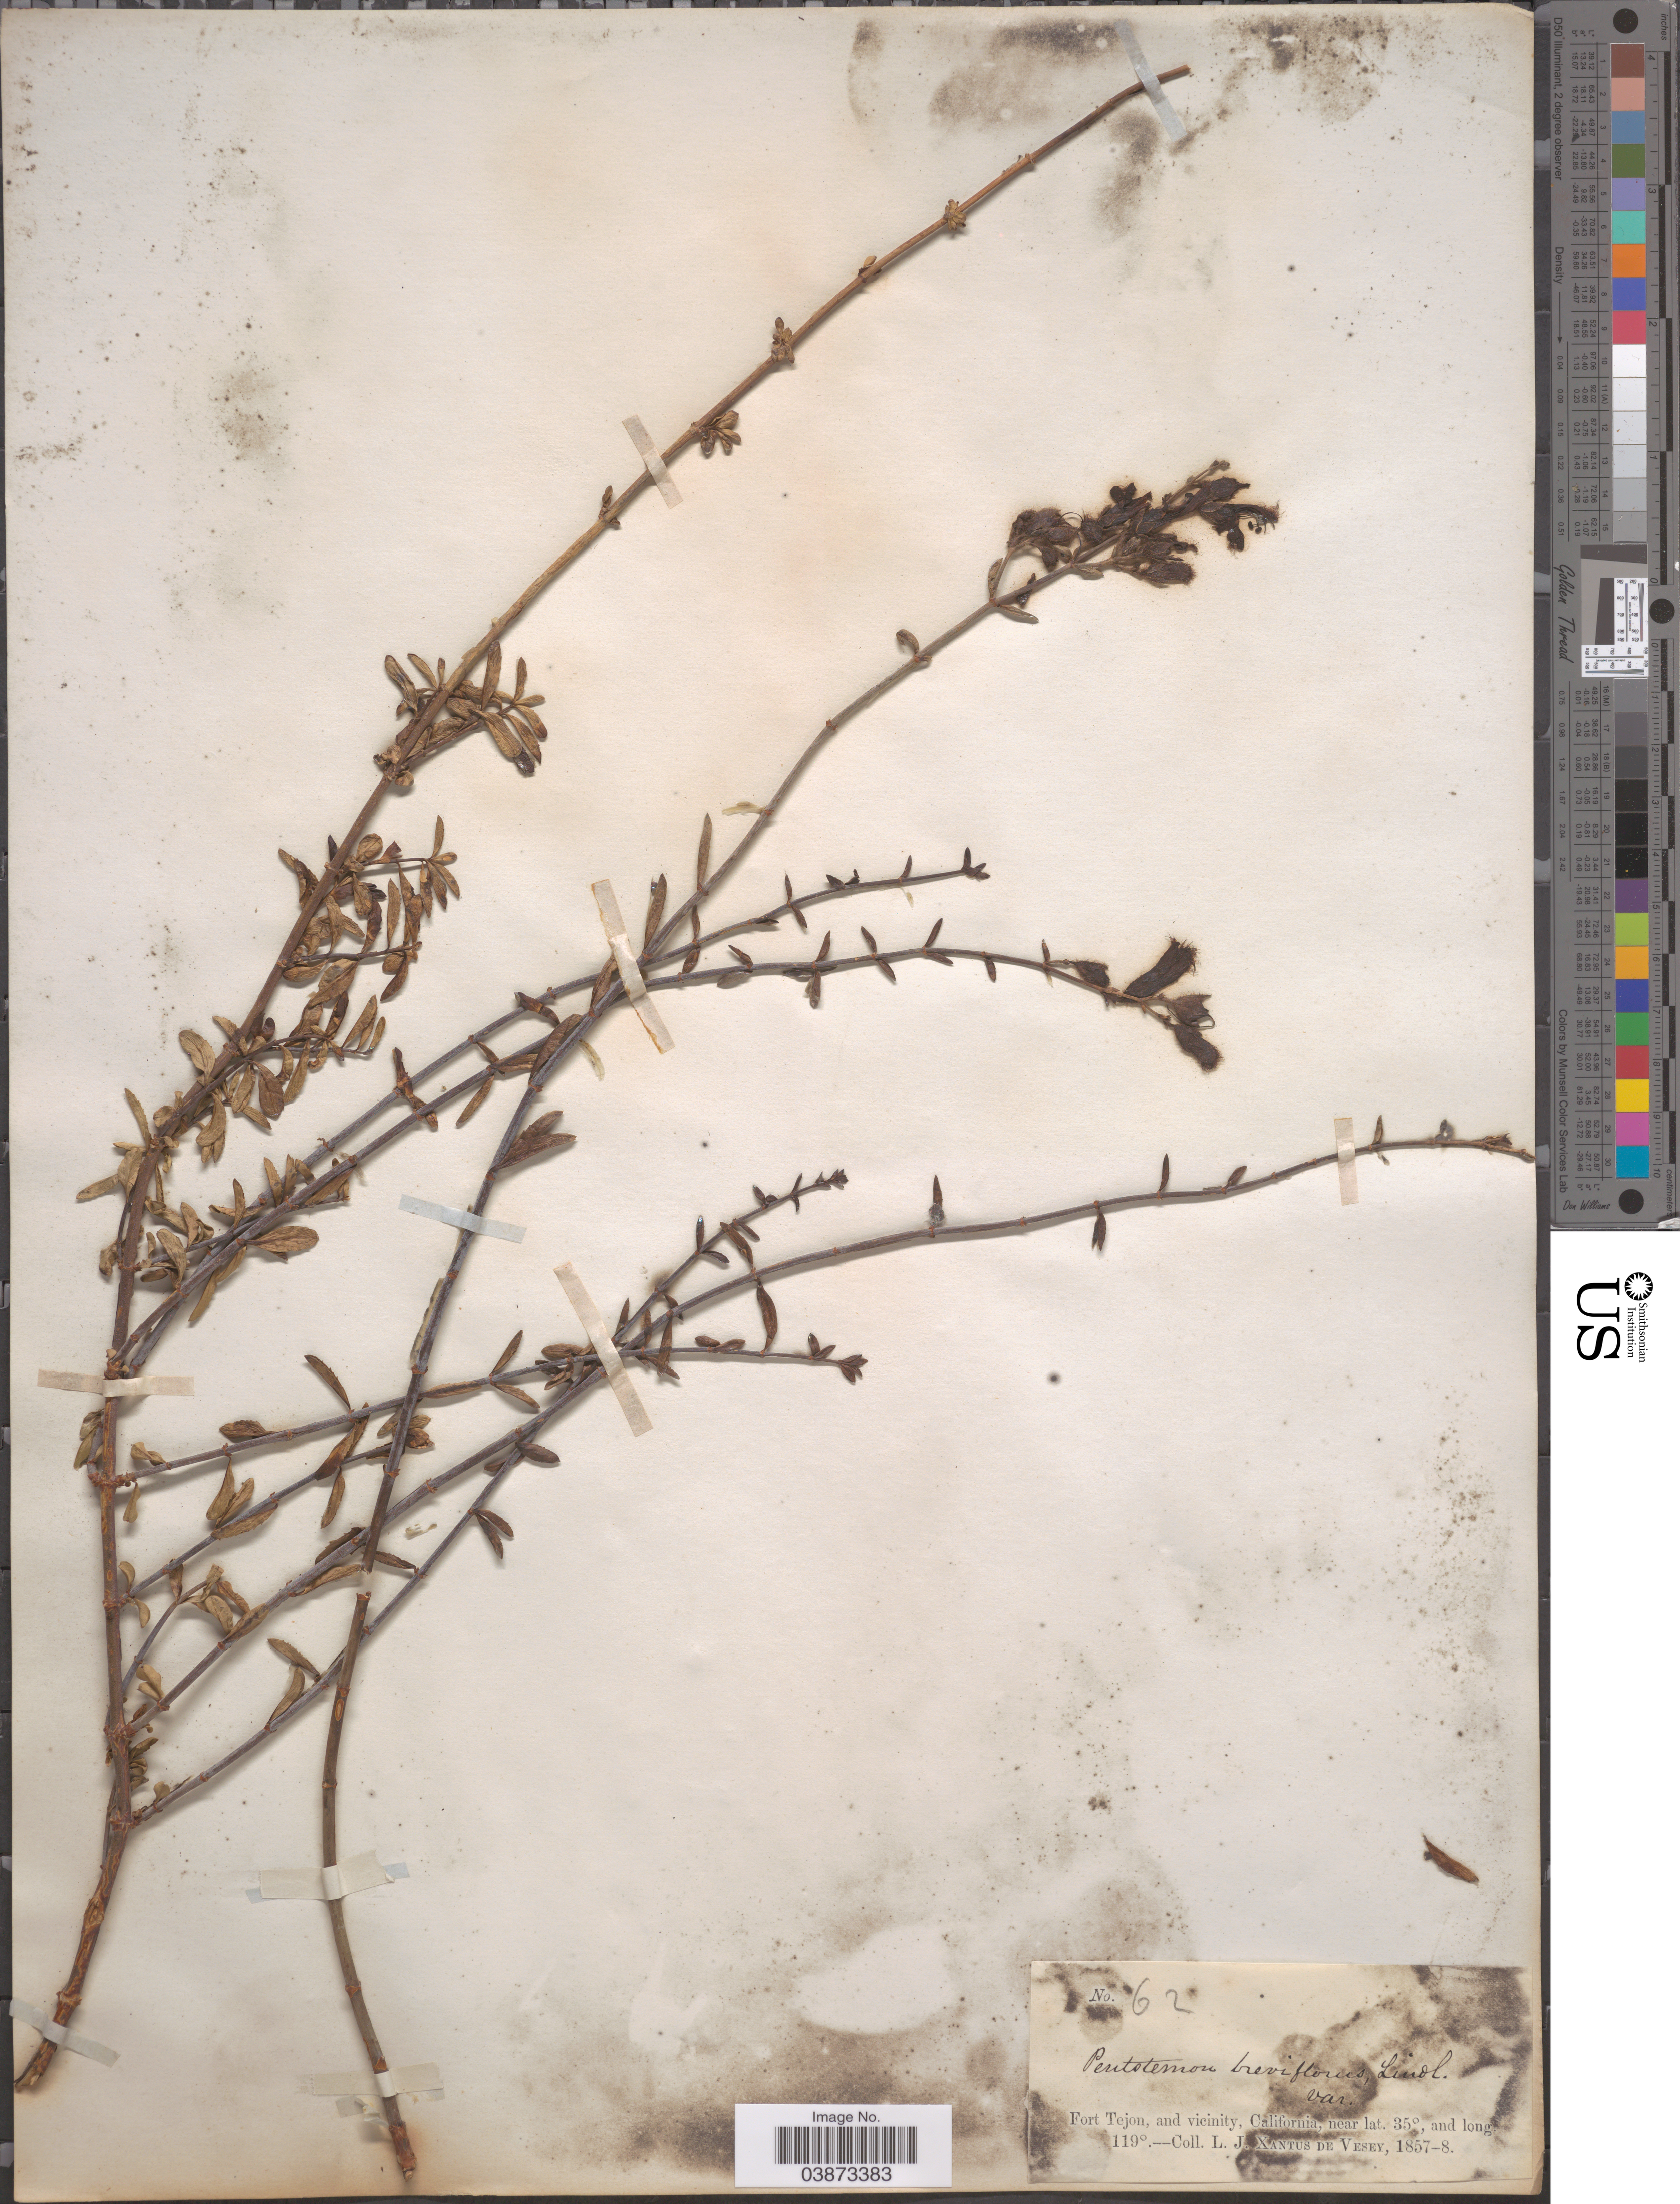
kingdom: Plantae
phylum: Tracheophyta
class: Magnoliopsida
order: Lamiales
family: Plantaginaceae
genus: Penstemon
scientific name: Penstemon breviflorus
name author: Lindl.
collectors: L. Xantus de Vesey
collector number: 62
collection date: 1857/1858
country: United States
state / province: California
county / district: Kern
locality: Fort Tejon, and vicinity.